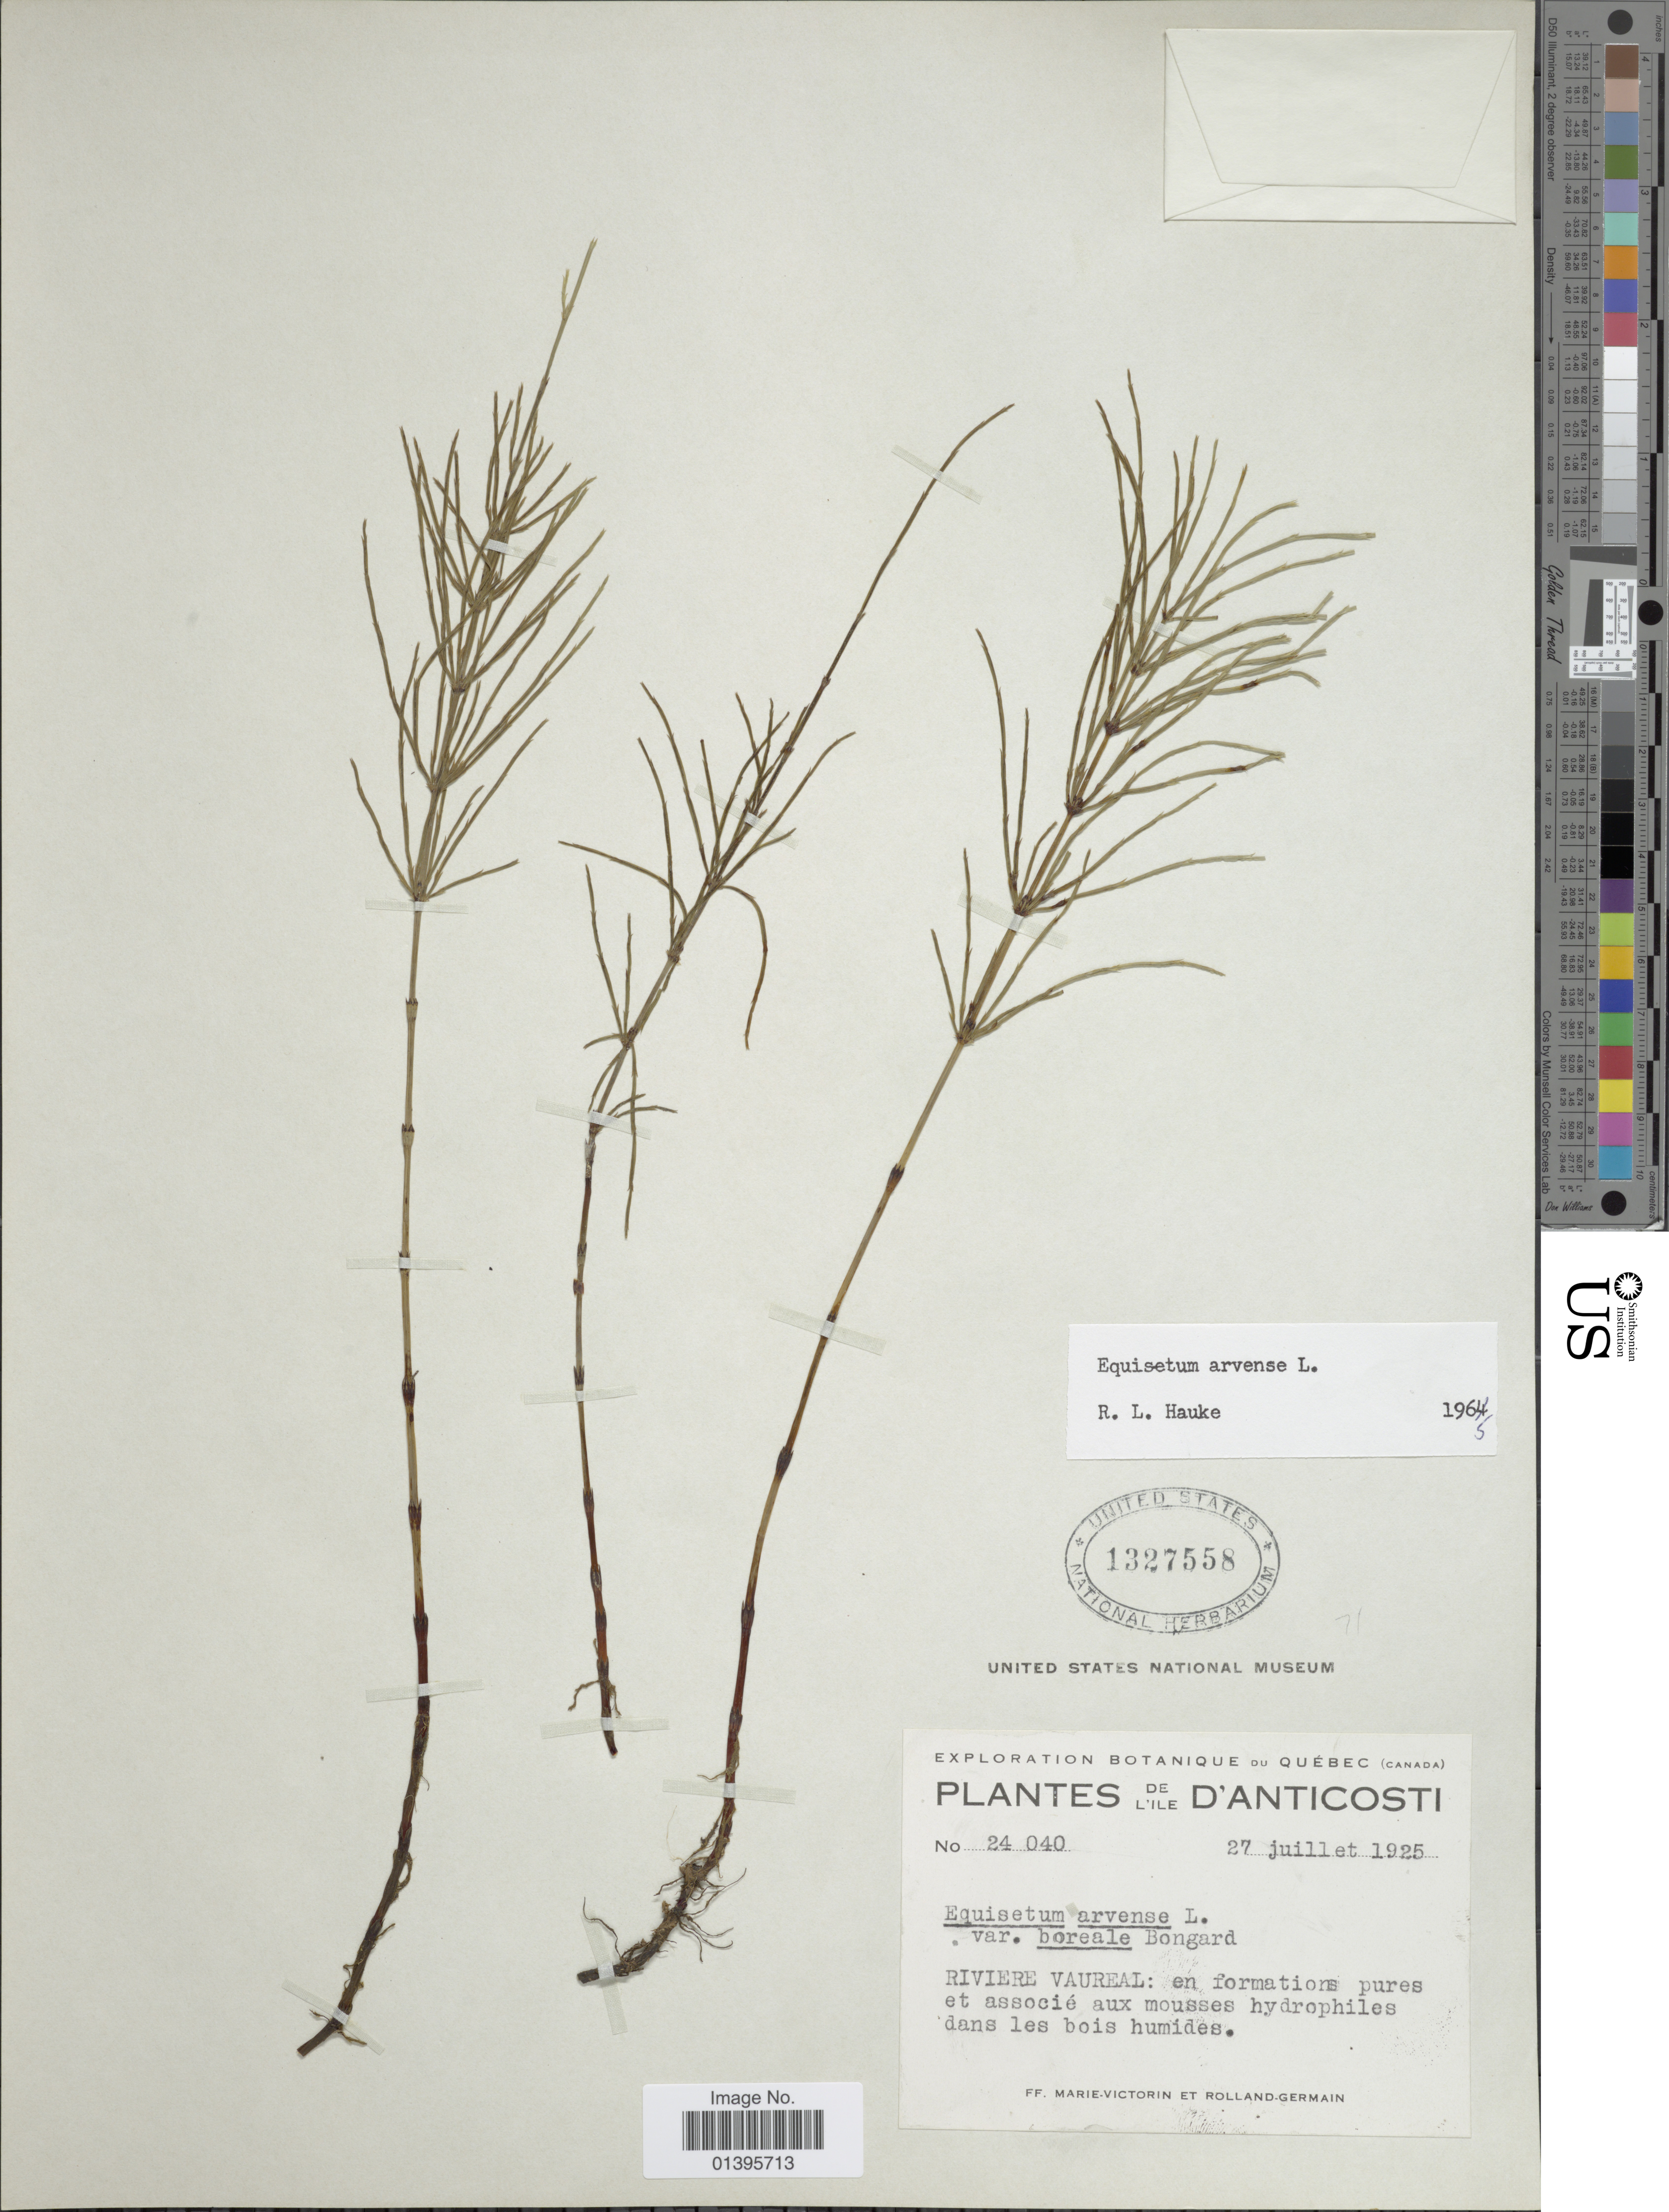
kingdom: Plantae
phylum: Tracheophyta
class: Polypodiopsida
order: Equisetales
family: Equisetaceae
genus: Equisetum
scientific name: Equisetum arvense var. boreale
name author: (Bong.) Rupr.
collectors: Fr. Marie-Victorin & Rolland-Germain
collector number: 24040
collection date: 1925-07-27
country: Canada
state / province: Quebec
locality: Plantes de L'Ile D'Anticosti. Riviere Vaureal: en formations pures et associé aux mousses hydrophiles dans les bois humides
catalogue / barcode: US 1327558